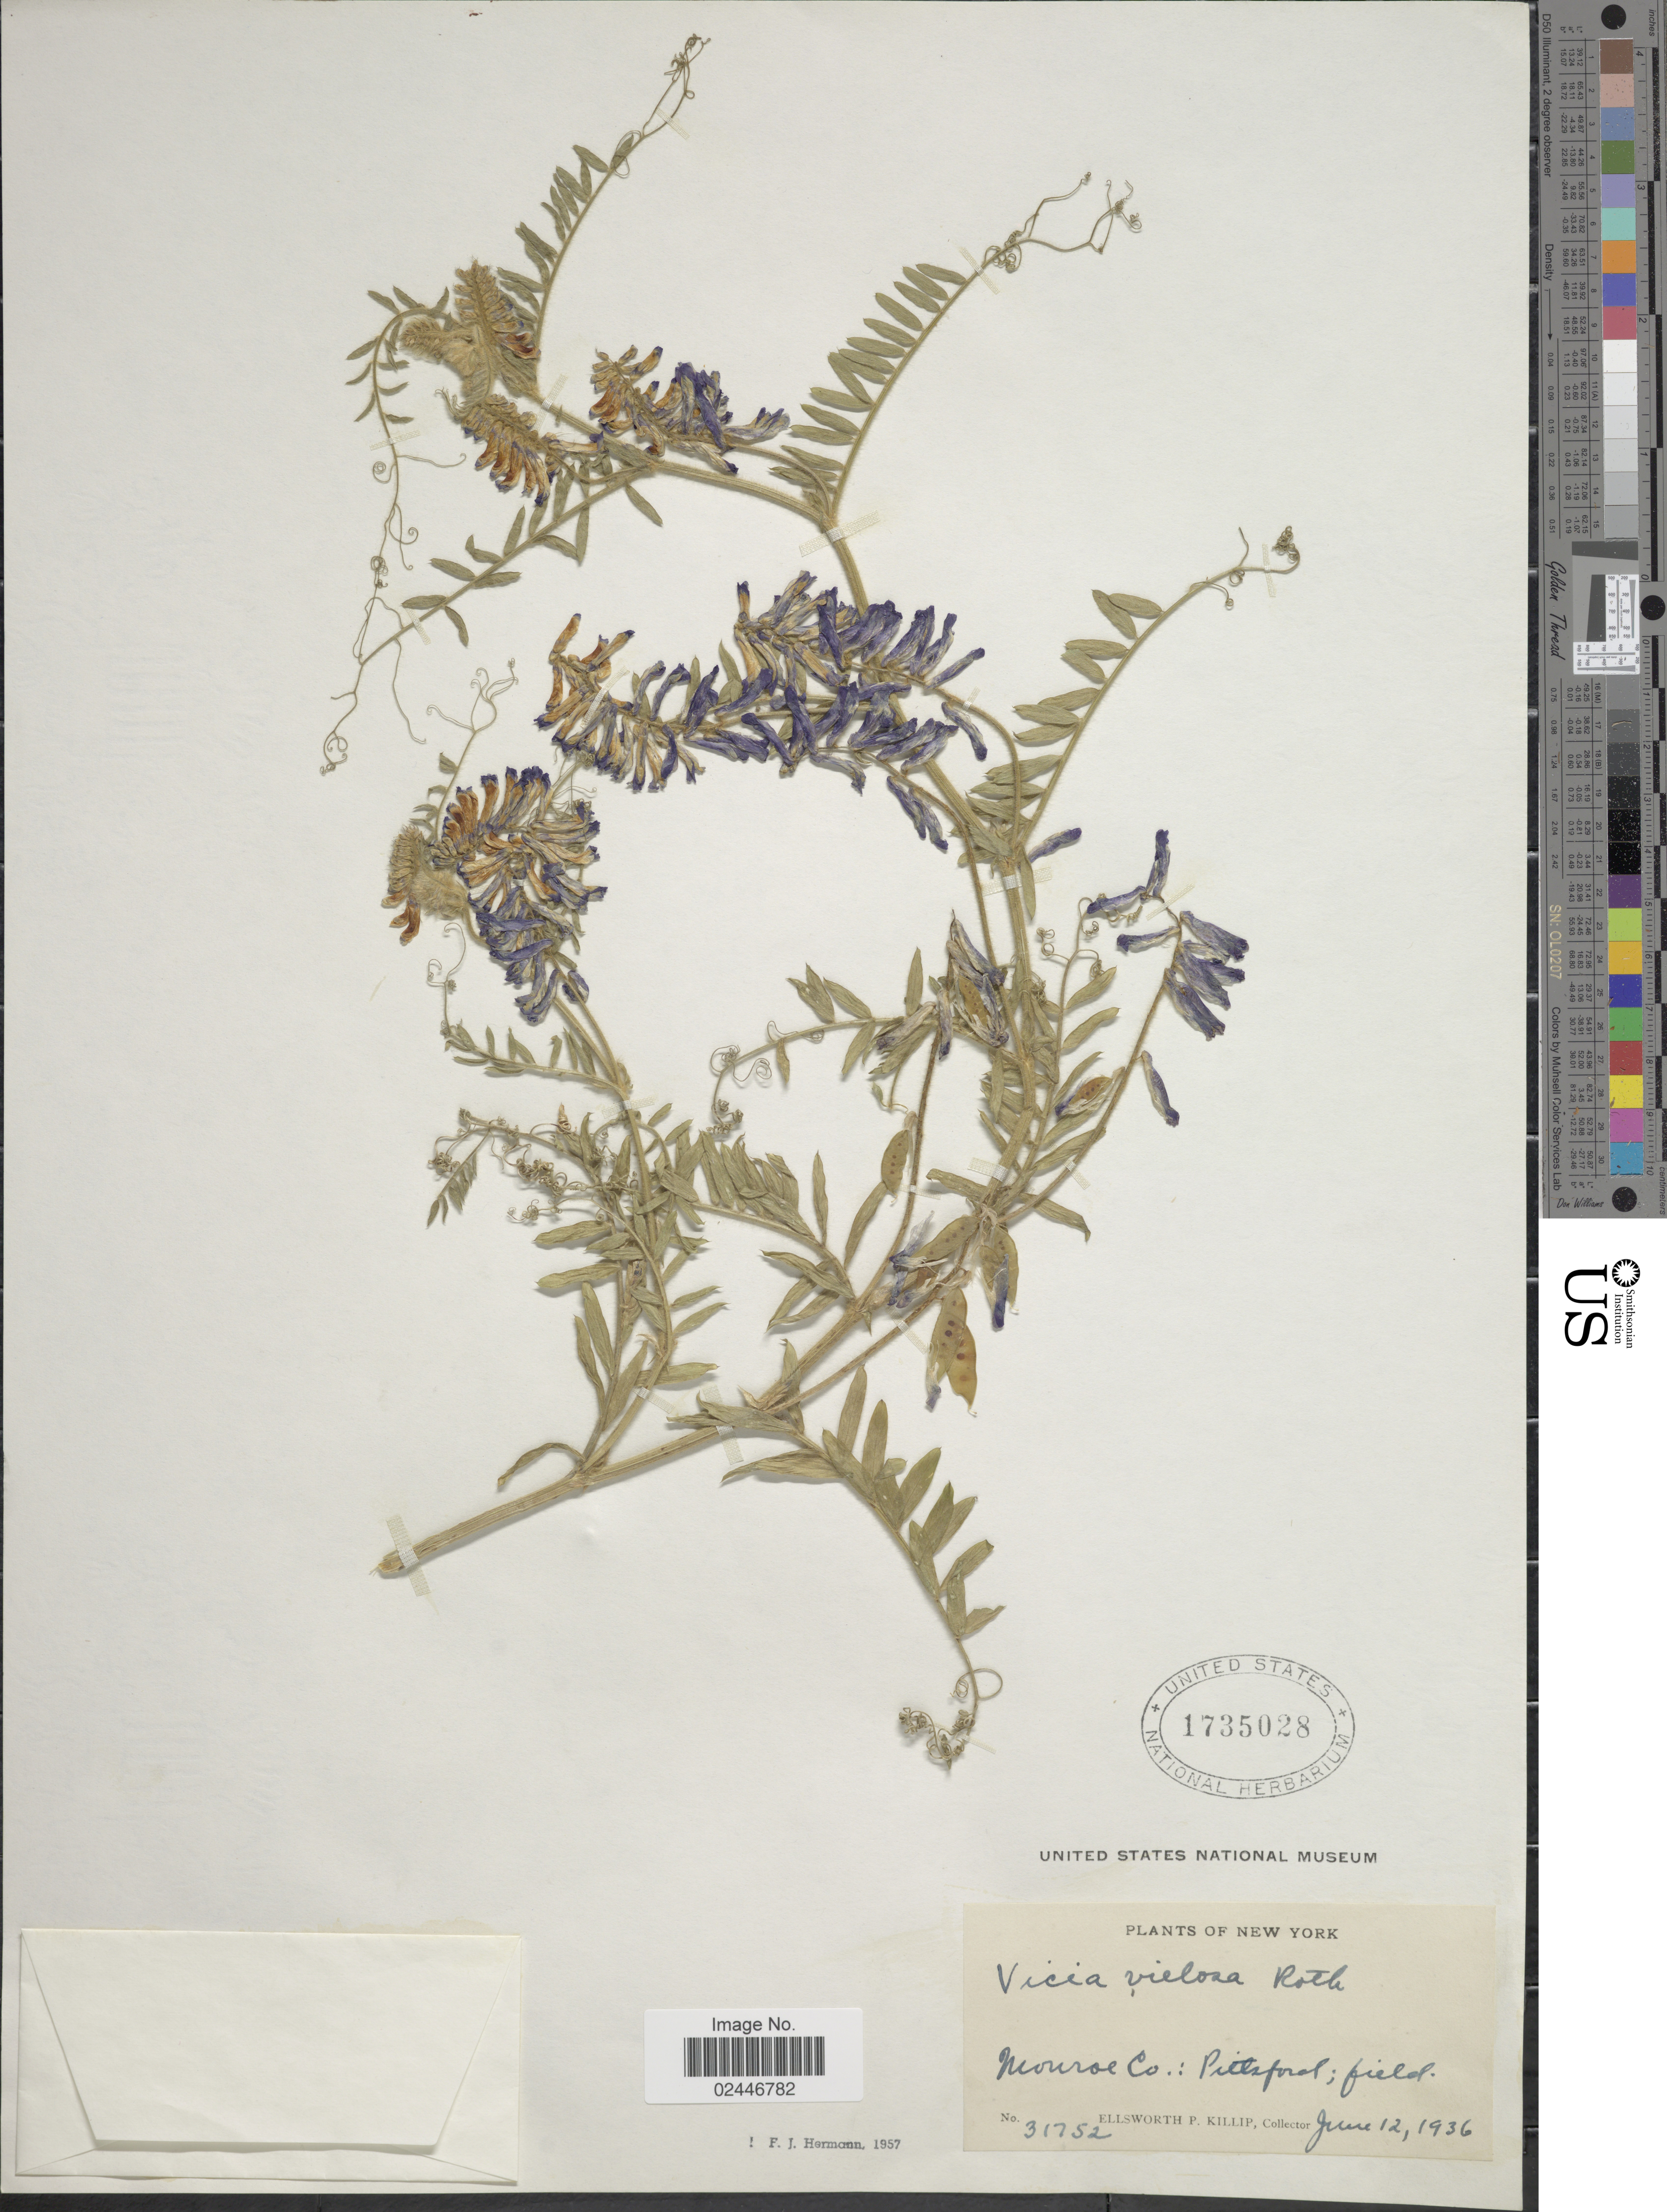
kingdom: Plantae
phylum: Tracheophyta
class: Magnoliopsida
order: Fabales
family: Fabaceae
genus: Vicia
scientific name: Vicia villosa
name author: Roth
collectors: E. P. Killip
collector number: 31752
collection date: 1936-06-12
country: United States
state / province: New York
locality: Monroe Co.: Pittsford; field.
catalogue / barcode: US 1735028